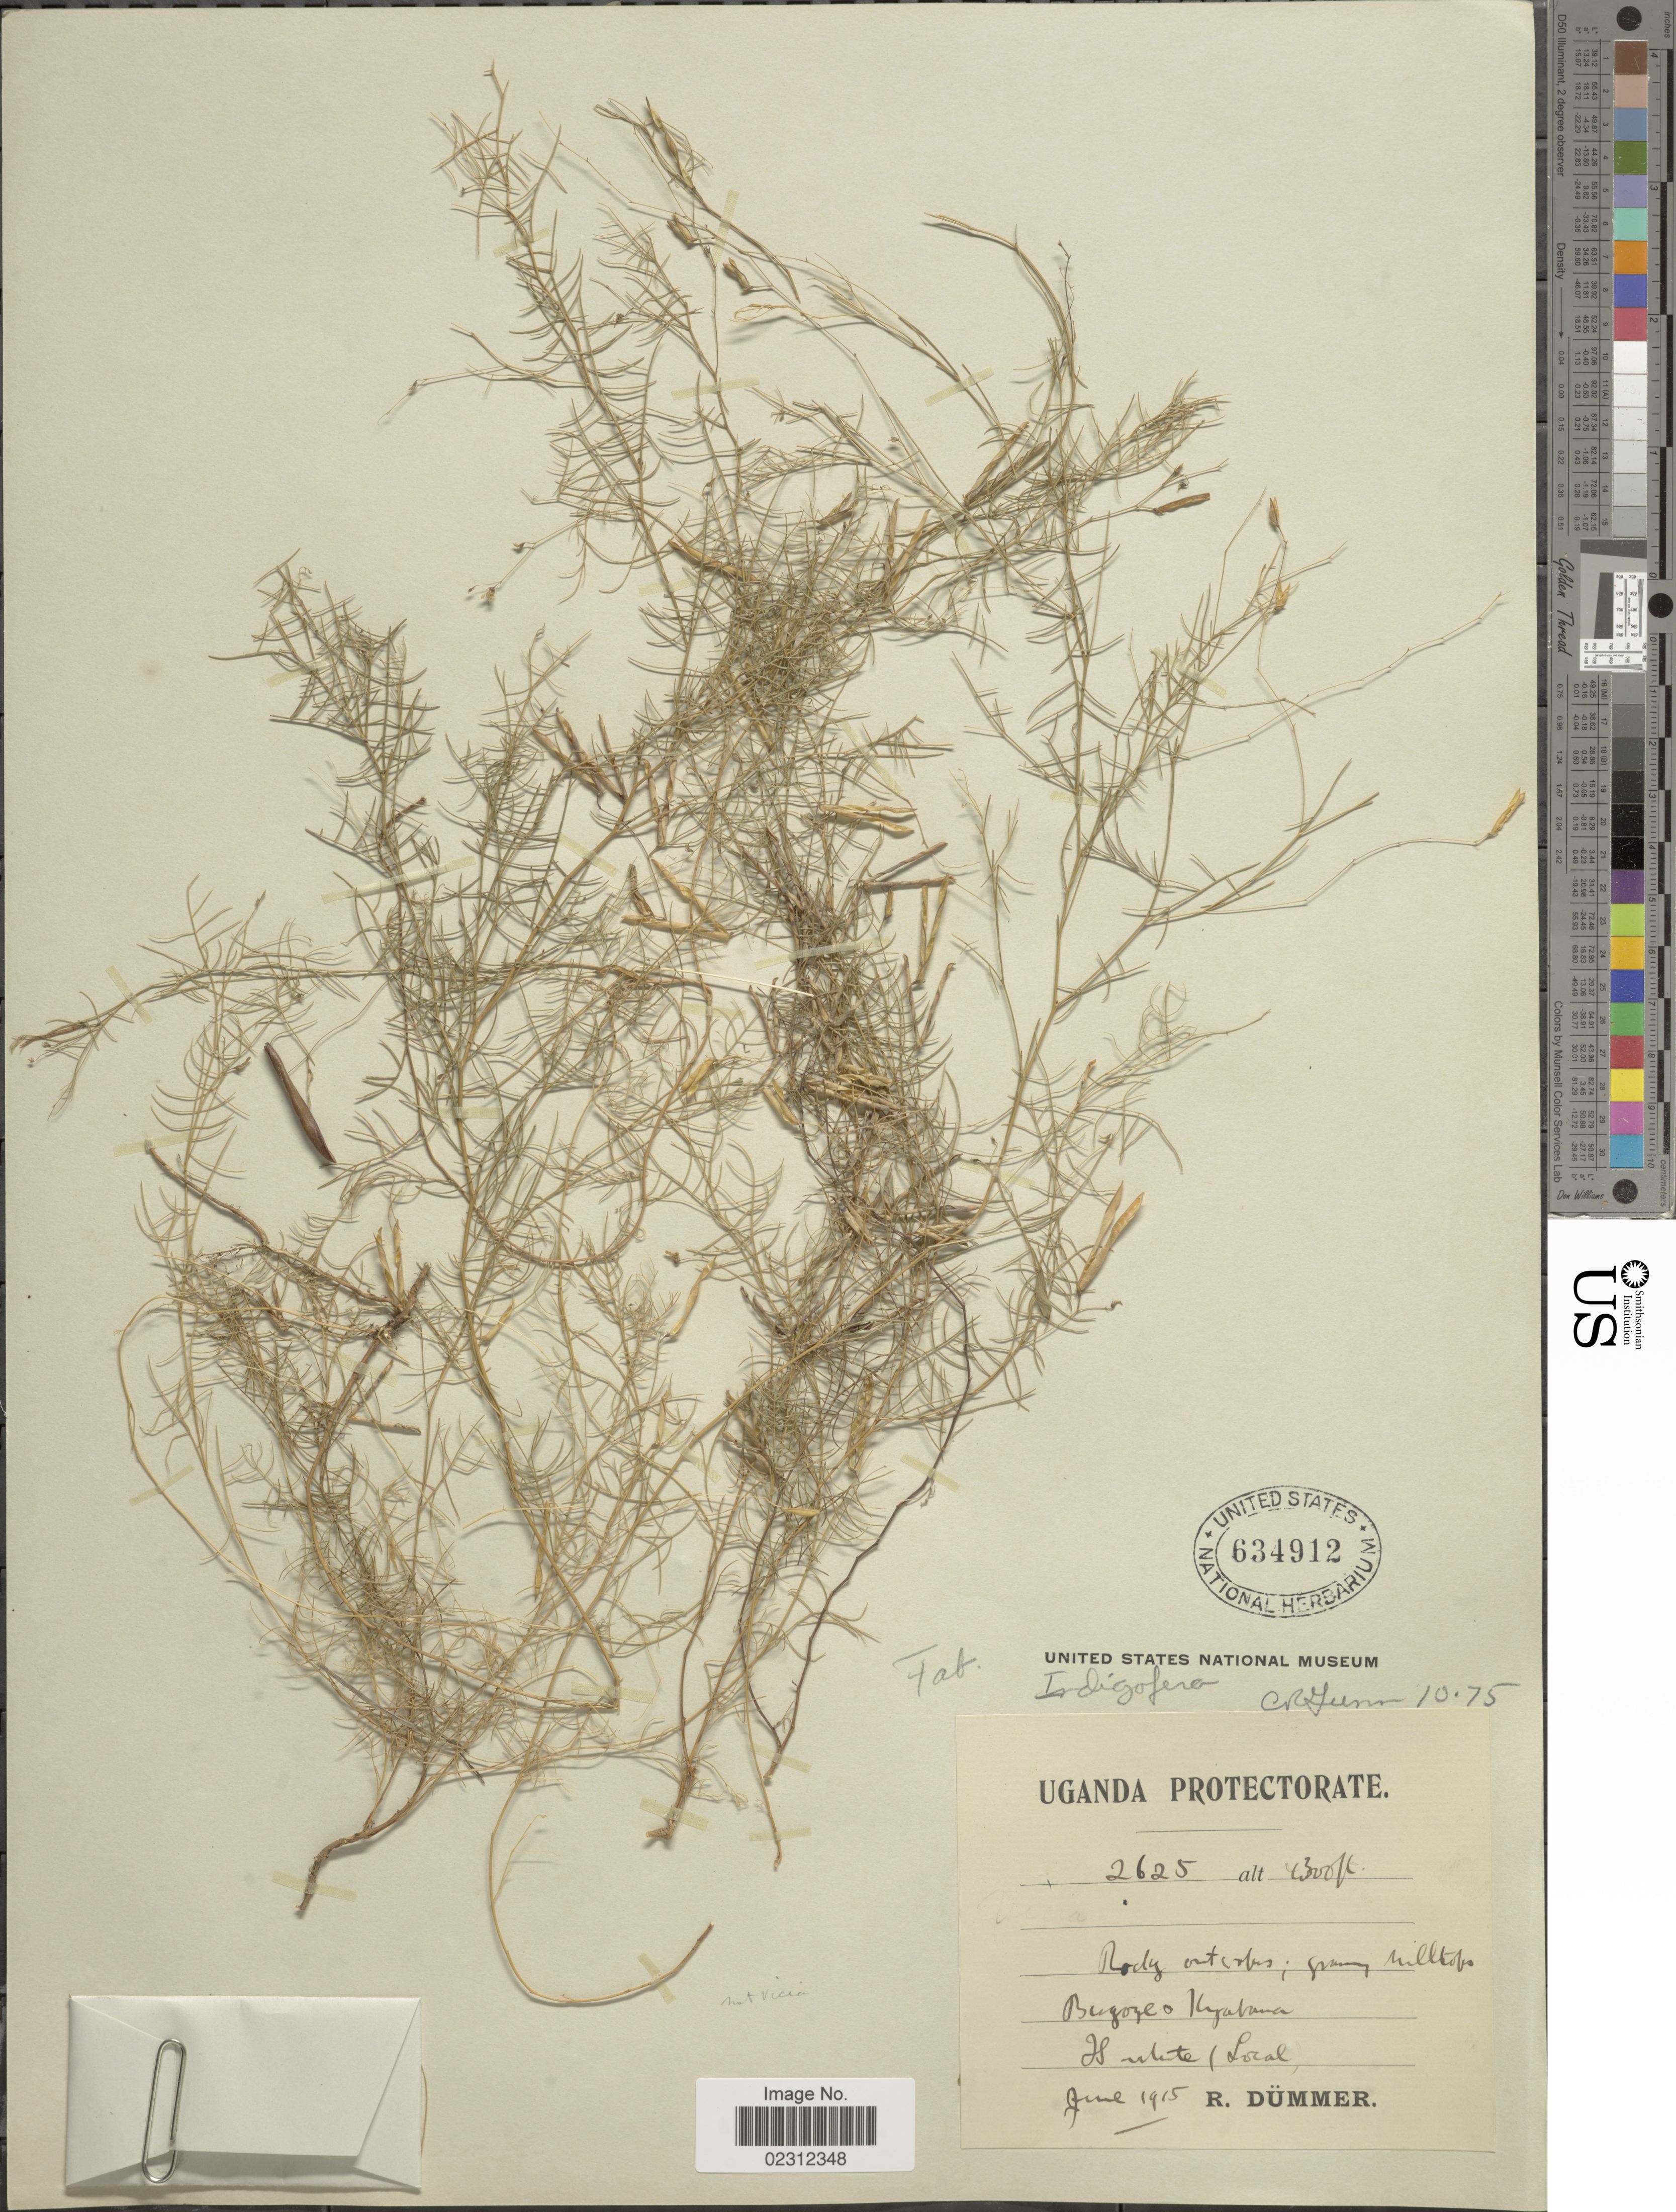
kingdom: Plantae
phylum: Tracheophyta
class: Magnoliopsida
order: Fabales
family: Fabaceae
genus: Indigofera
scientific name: Indigofera sp.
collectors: R. A. Dümmer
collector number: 2625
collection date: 1915-06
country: Uganda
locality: Bugoye + Kyabana.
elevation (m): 1311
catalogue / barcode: US 634912